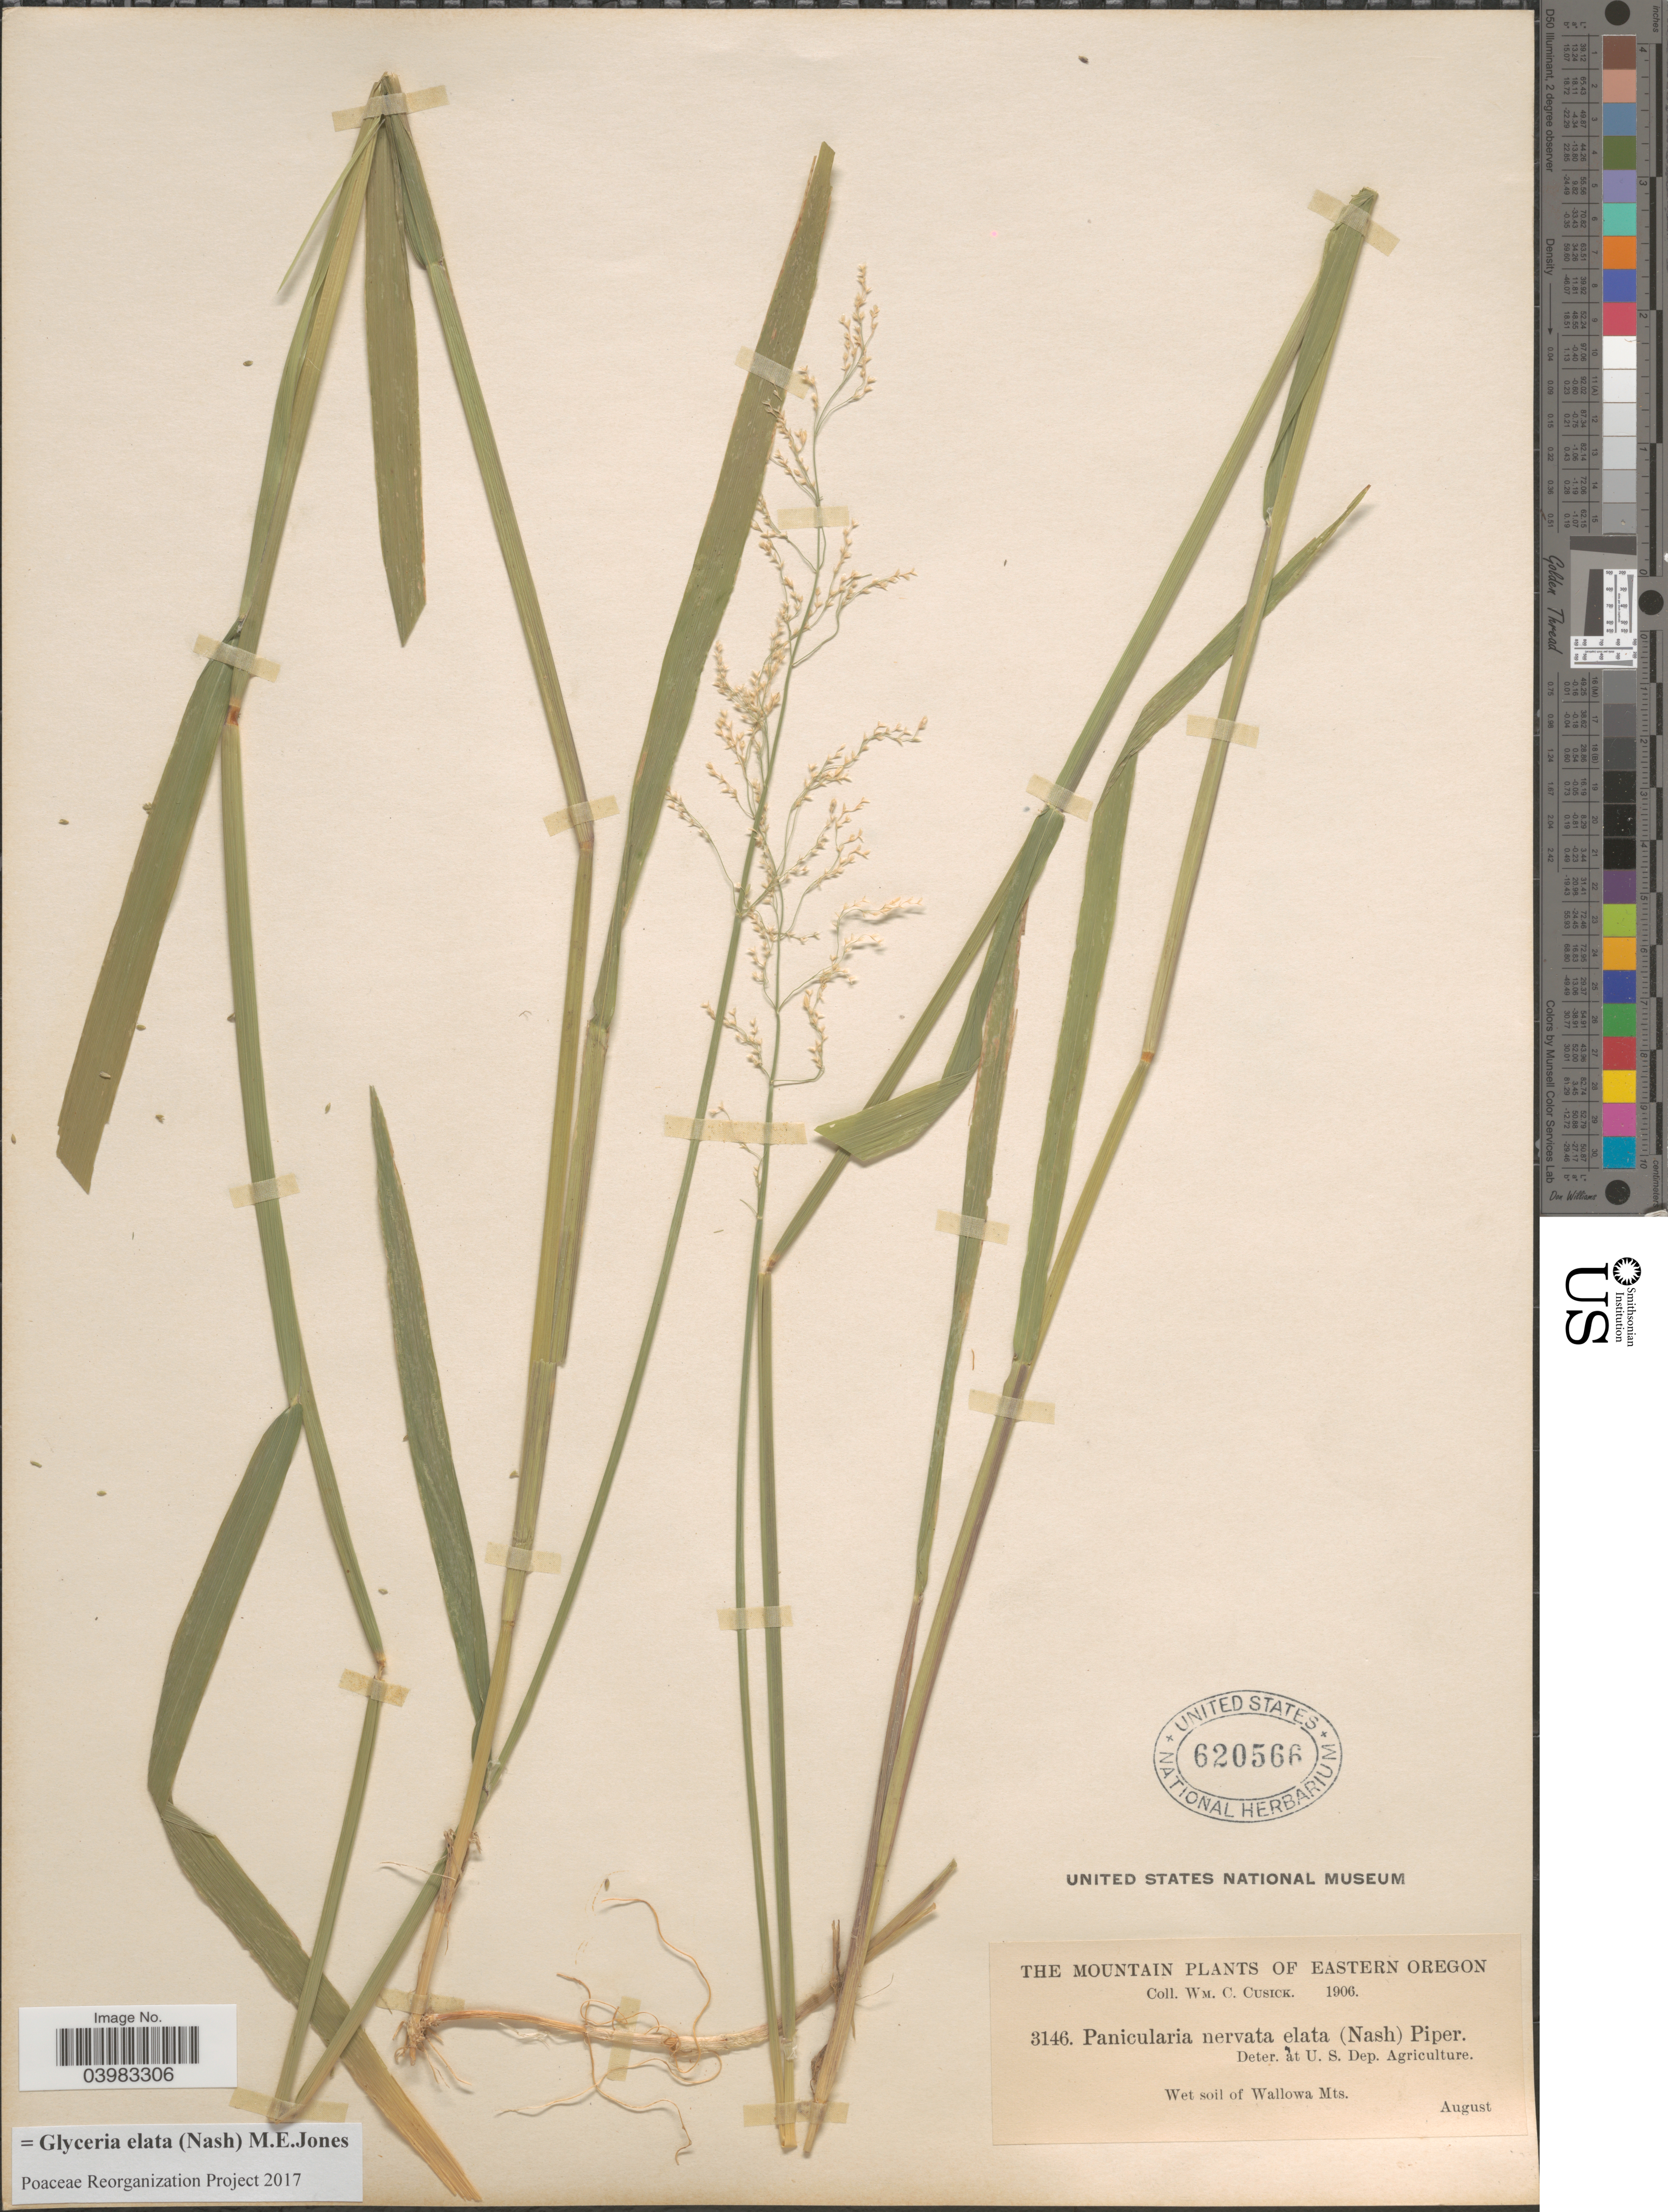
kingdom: Plantae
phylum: Tracheophyta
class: Liliopsida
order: Poales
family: Poaceae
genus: Glyceria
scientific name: Glyceria elata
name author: (Nash) M.E. Jones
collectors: W. C. Cusick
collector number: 3146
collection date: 1906-08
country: United States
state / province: Oregon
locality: The Mountain. Eastern Oregon. Wet soil of Wallowa Mts.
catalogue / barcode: US 620566